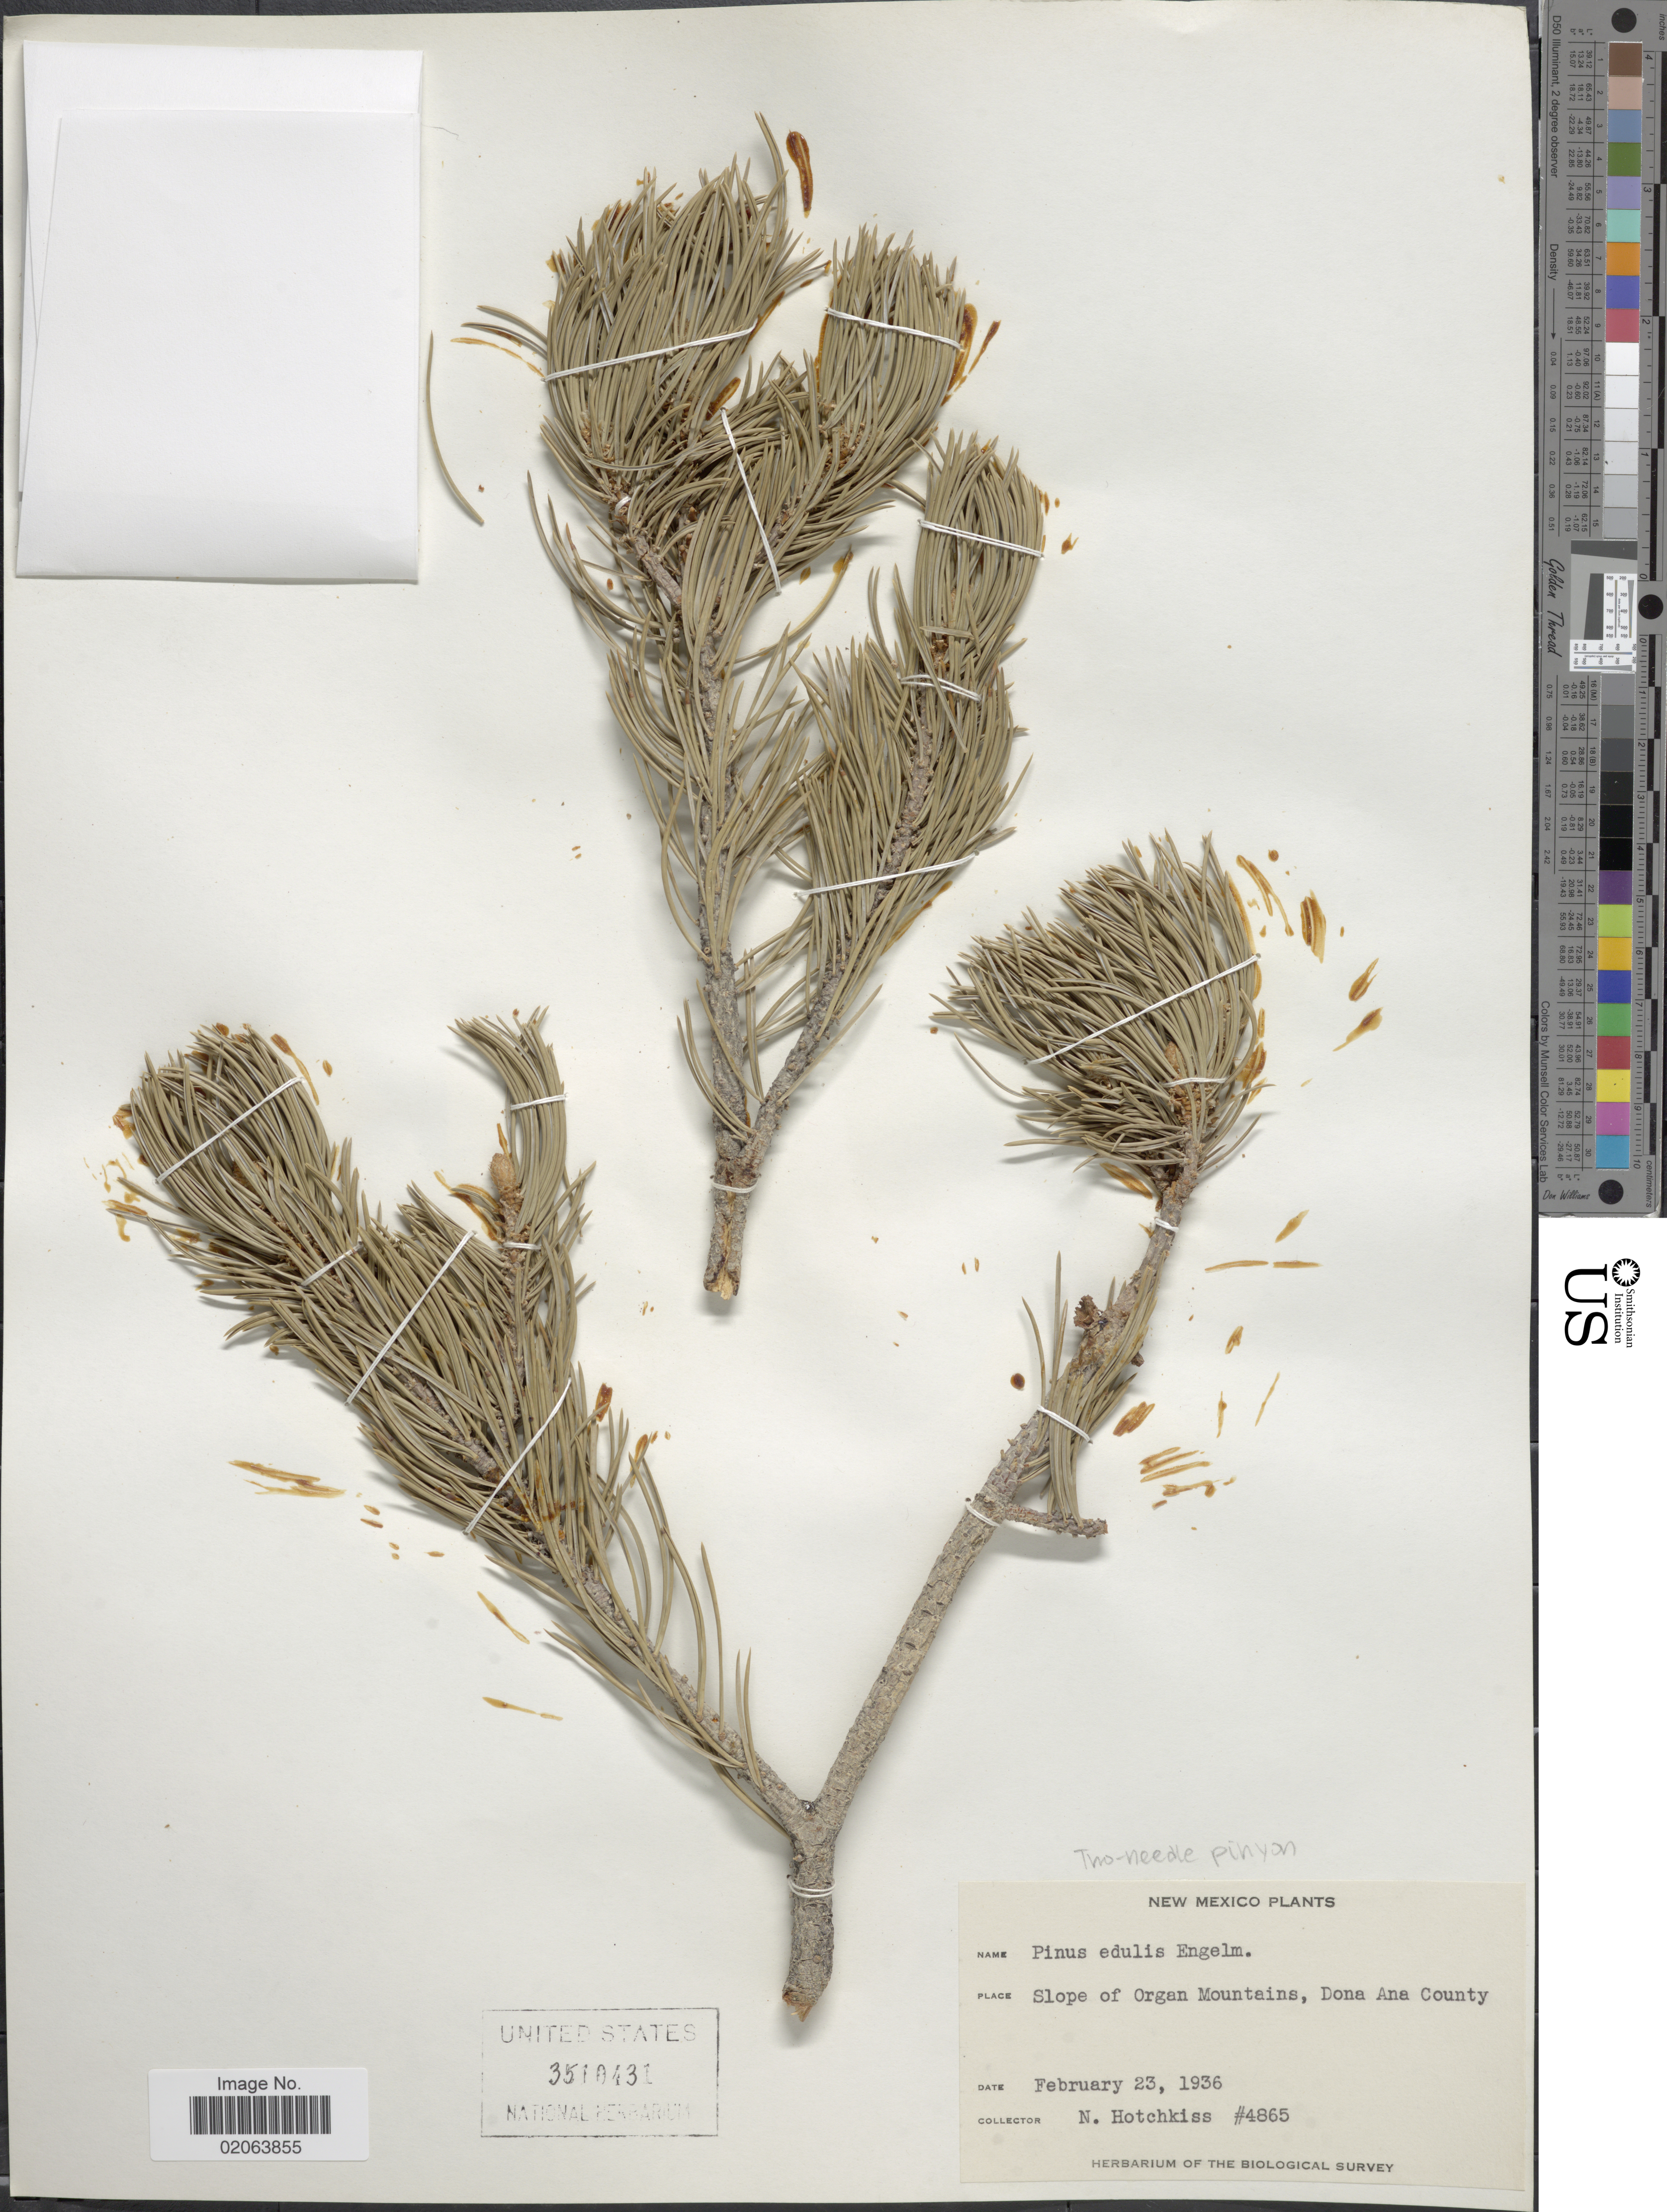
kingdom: Plantae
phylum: Tracheophyta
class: Pinopsida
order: Pinales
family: Pinaceae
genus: Pinus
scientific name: Pinus edulis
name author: Engelm.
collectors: N. Hotchkiss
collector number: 4865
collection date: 1936-02-23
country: United States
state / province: New Mexico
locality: Slope of Organ Mountains, Dona Ana County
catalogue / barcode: US 3510431